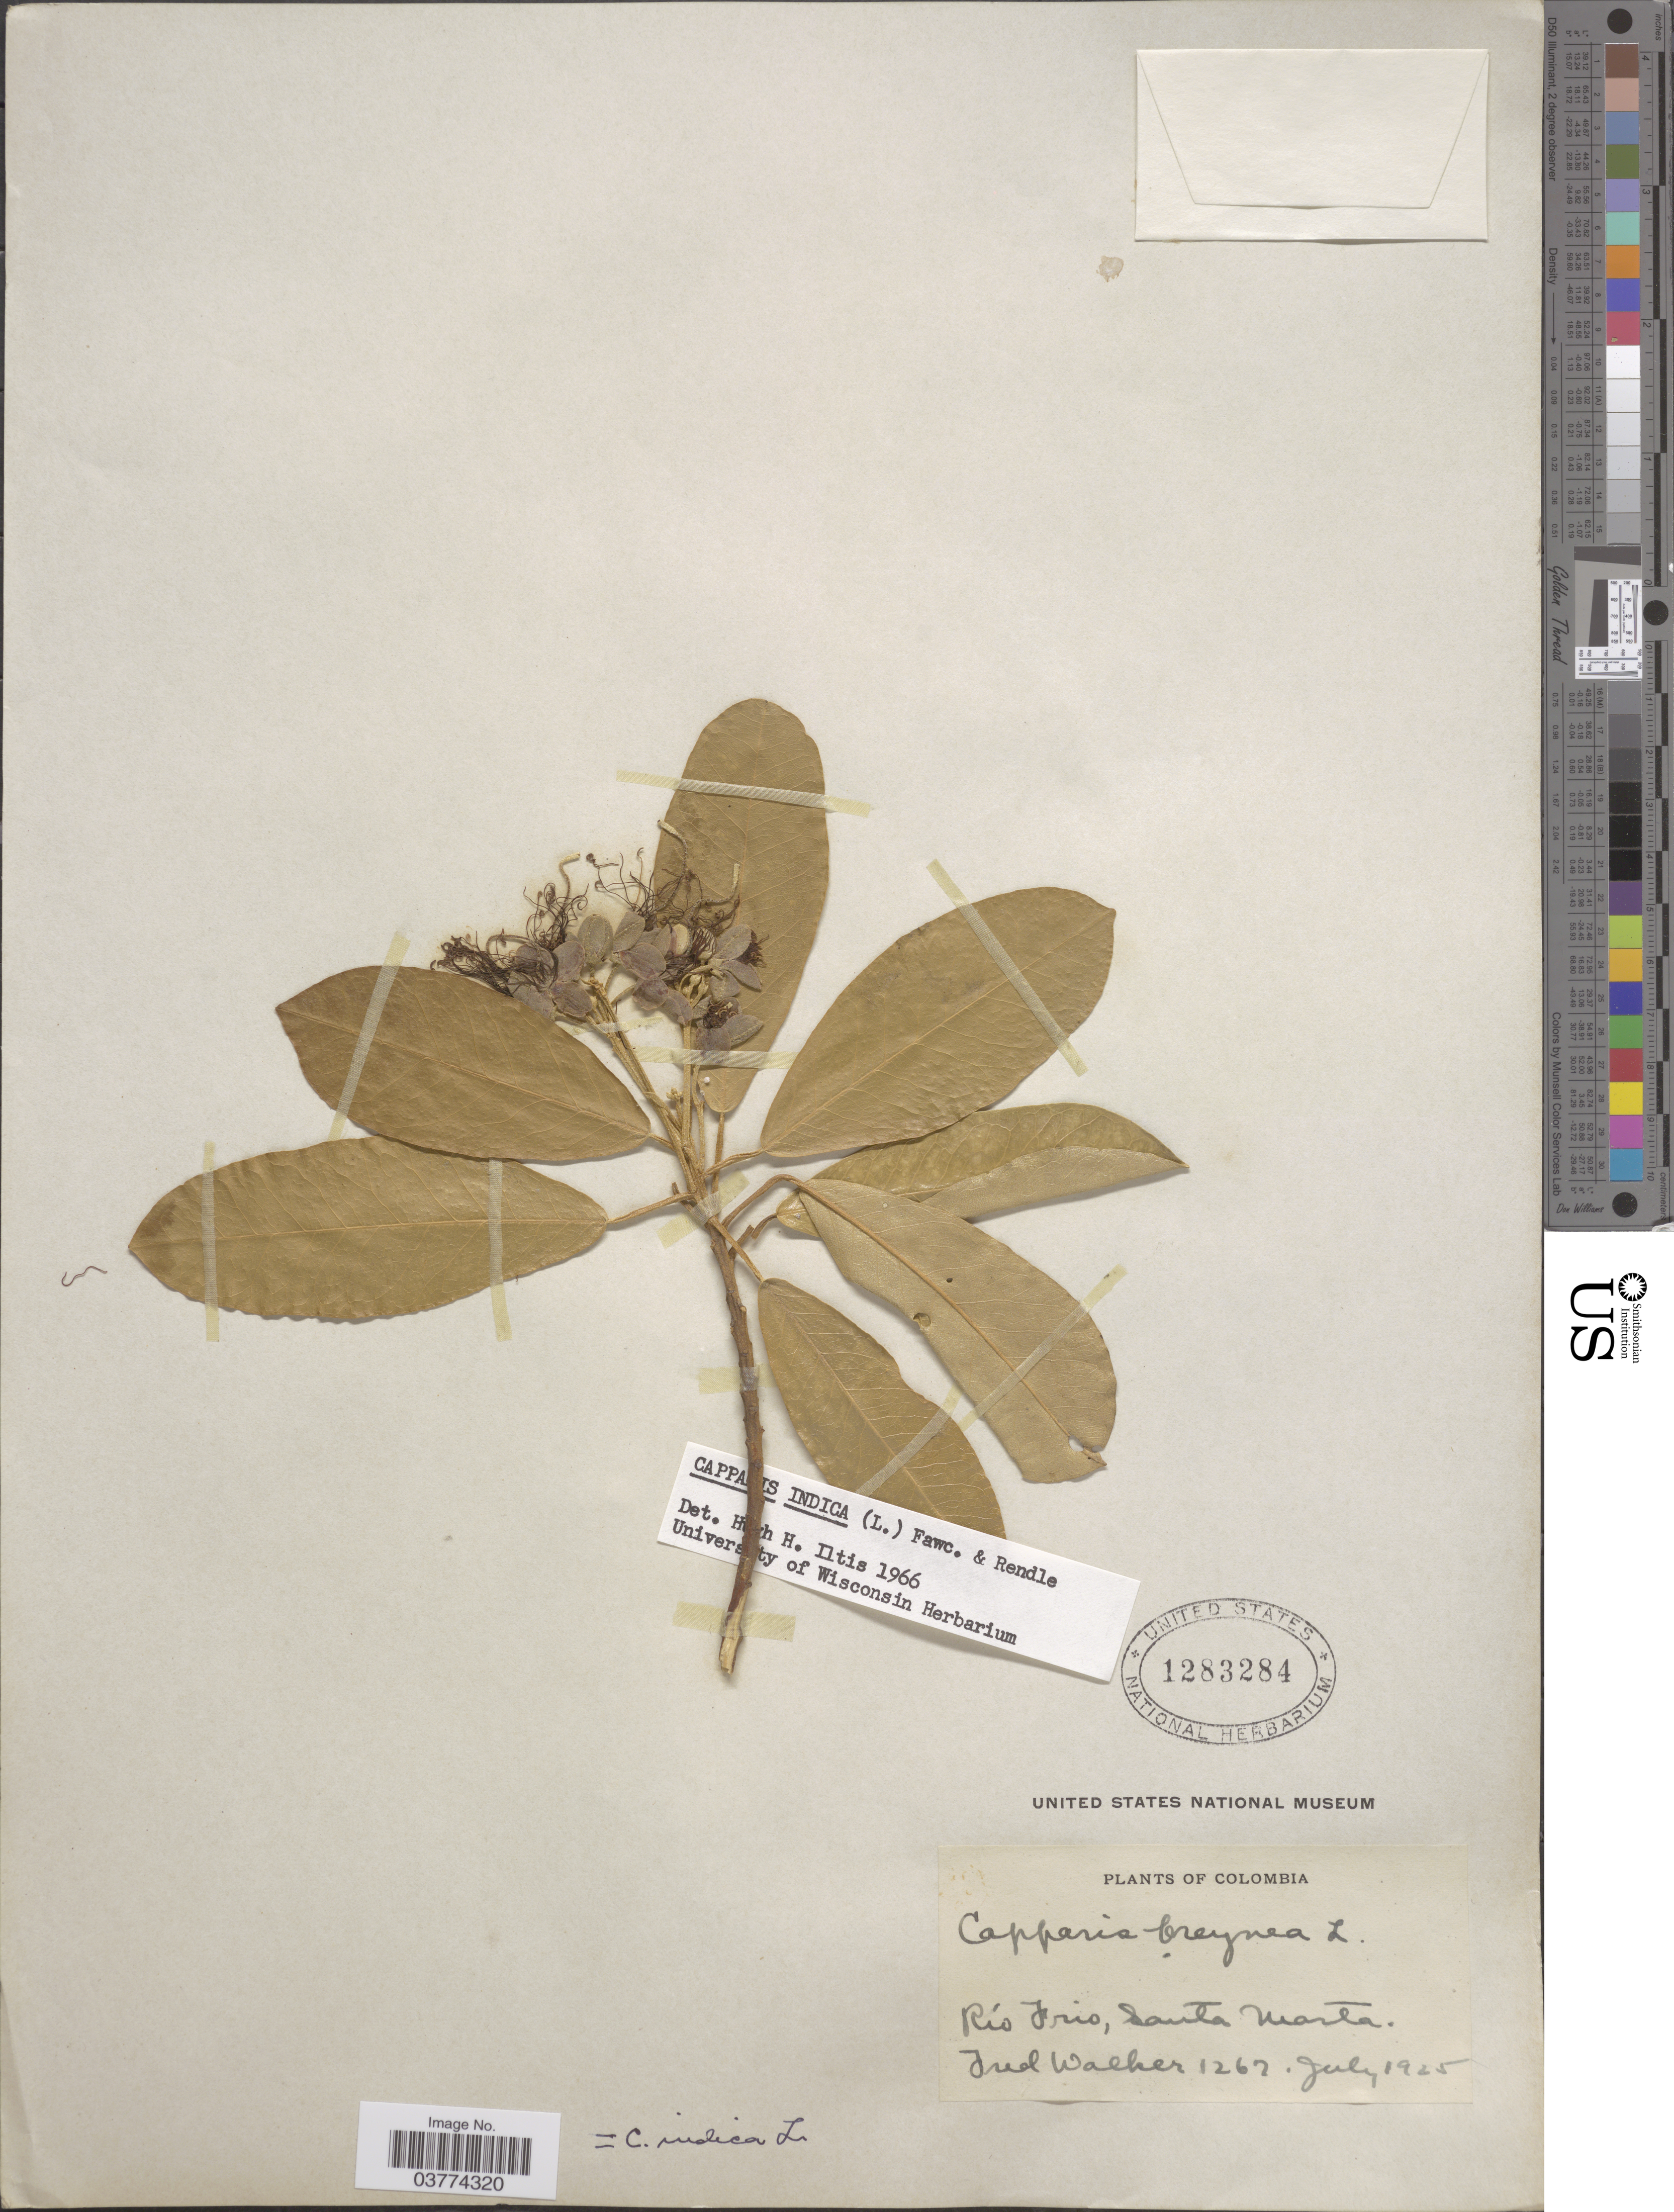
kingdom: Plantae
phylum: Tracheophyta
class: Magnoliopsida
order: Brassicales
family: Capparaceae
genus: Quadrella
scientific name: Quadrella indica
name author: (L.) Iltis & Cornejo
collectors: F. Walker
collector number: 1267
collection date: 1925-07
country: Colombia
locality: Río Frio, Santa Marta.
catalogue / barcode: US 1283284